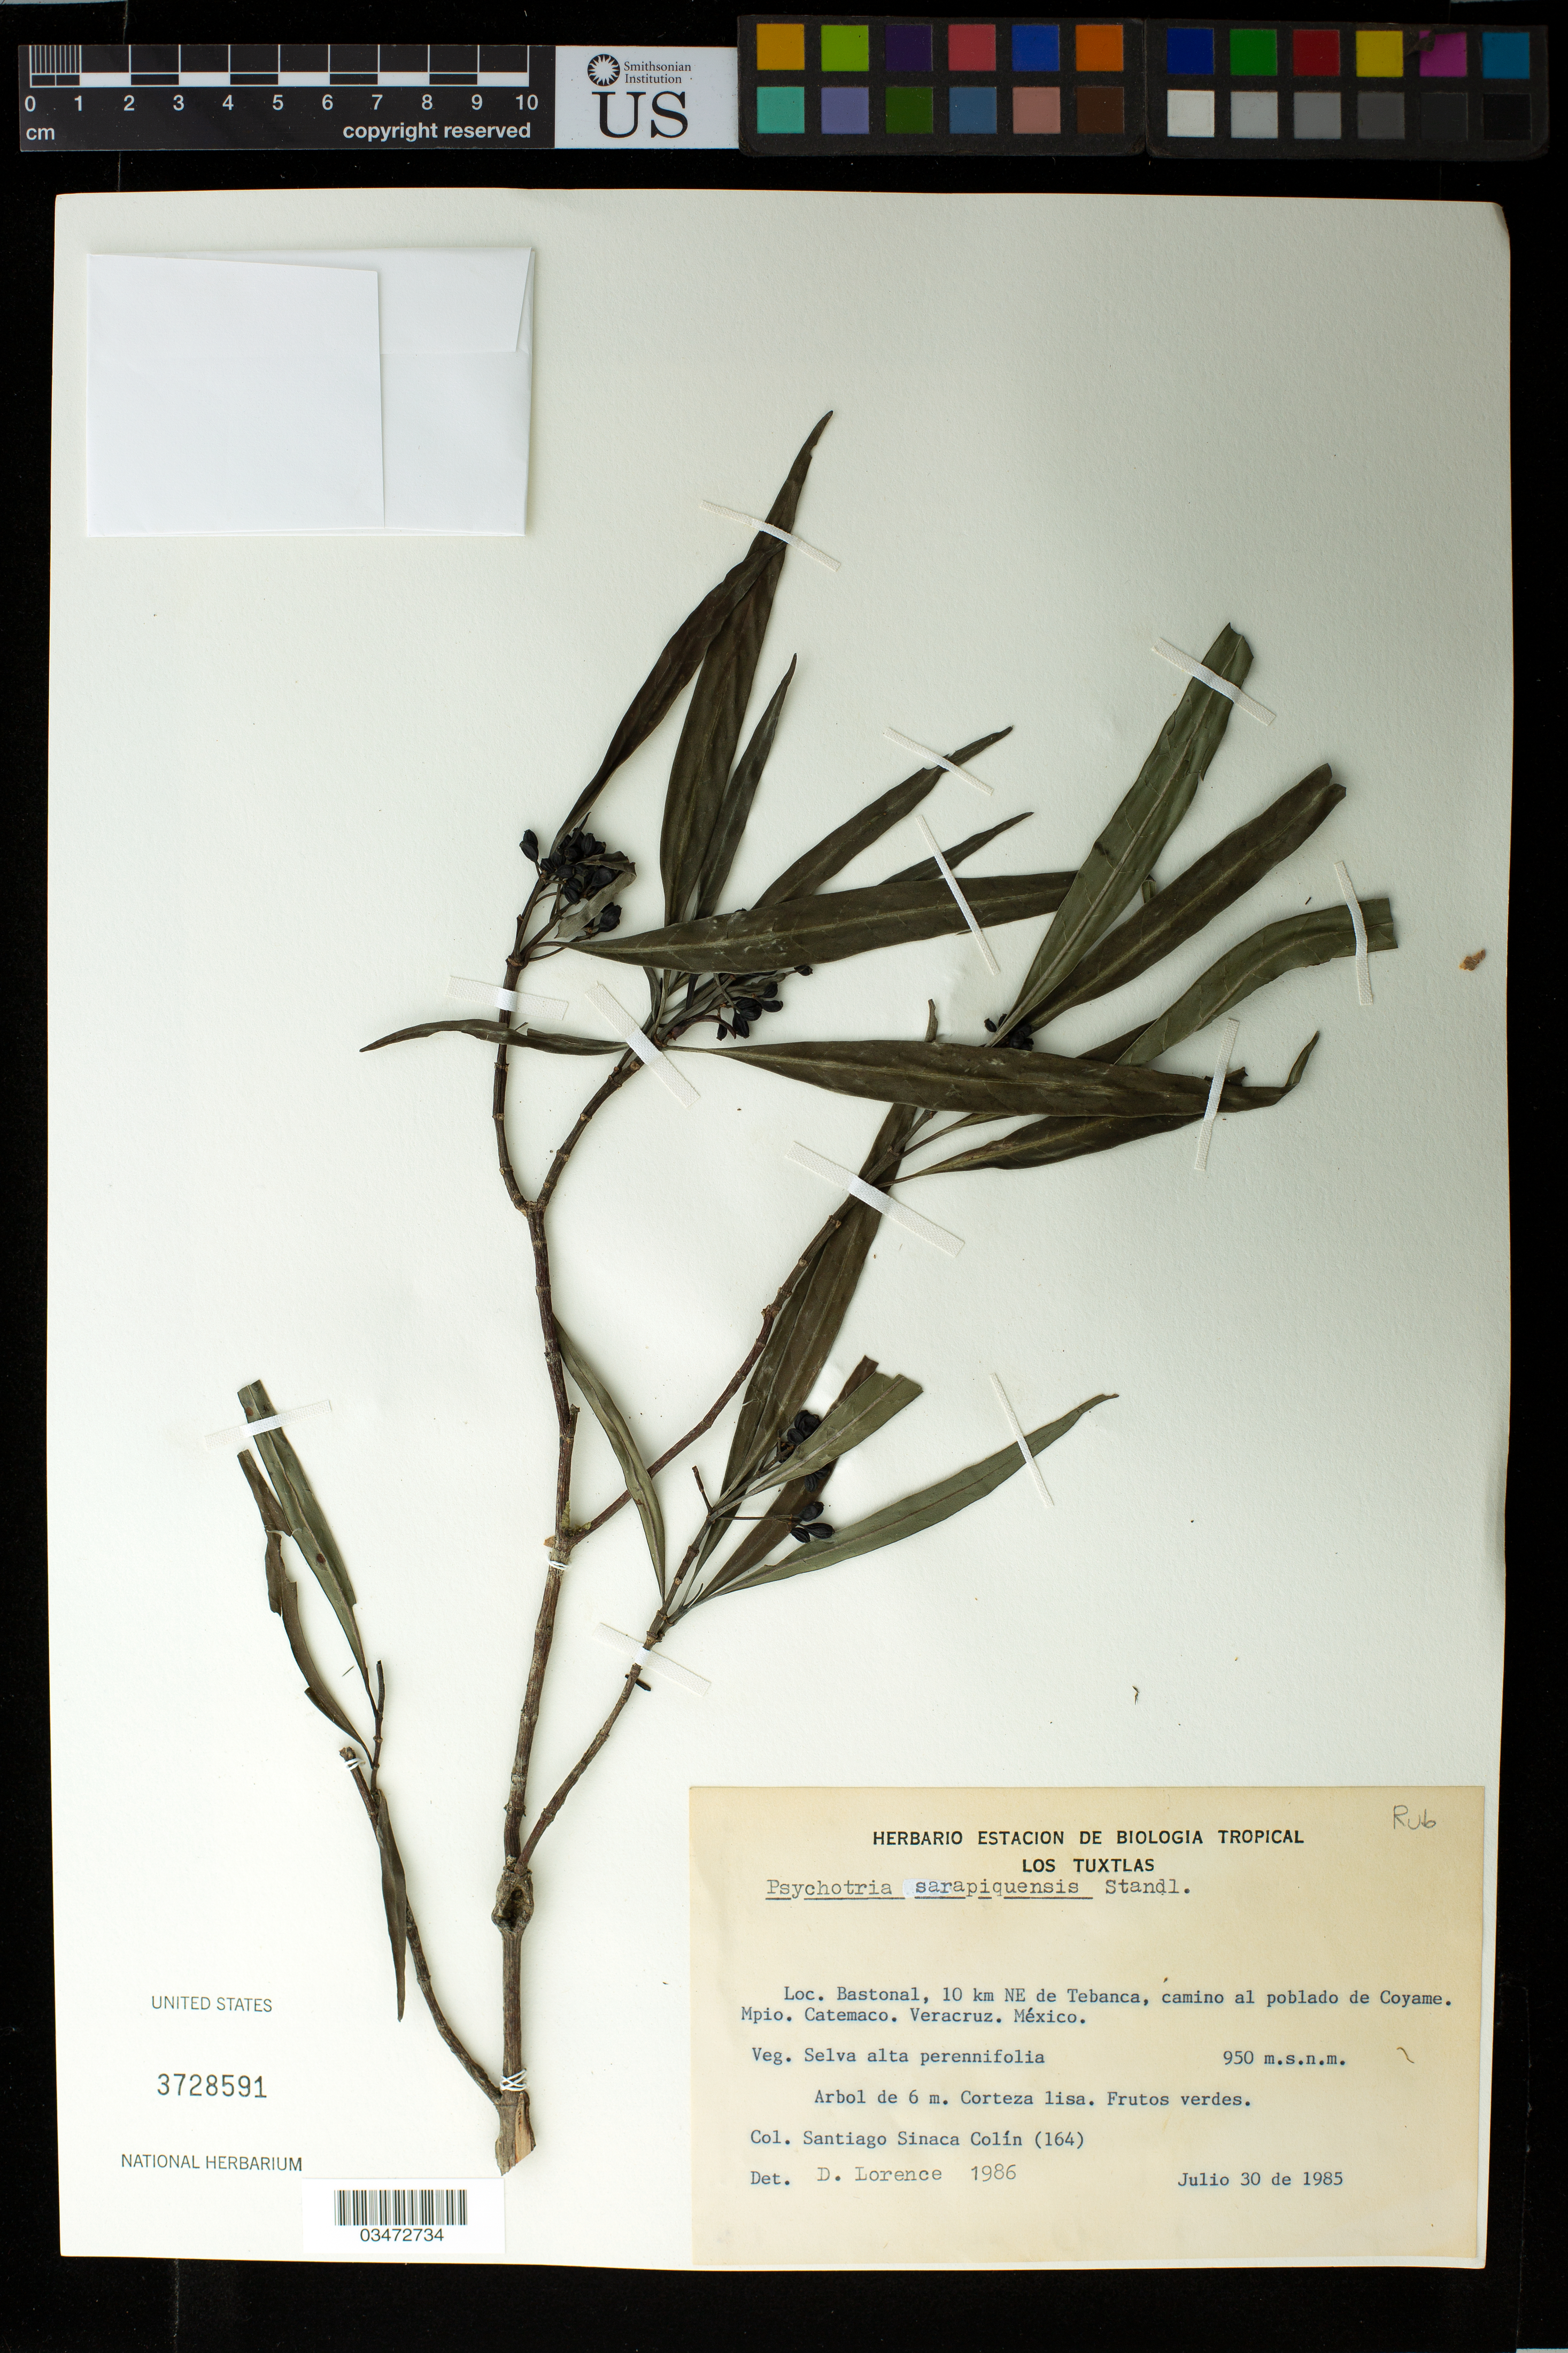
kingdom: Plantae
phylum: Tracheophyta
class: Magnoliopsida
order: Gentianales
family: Rubiaceae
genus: Psychotria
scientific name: Psychotria sarapiquensis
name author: Standl.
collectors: S. Sinaca-Colin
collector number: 164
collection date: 1985-07-30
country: Mexico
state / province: Veracruz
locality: Bastonal, 10 km NE de Tebana, camino al poblado de coyame. Mpio. Catemaco. Veracruz.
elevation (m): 950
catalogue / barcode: US 3728591